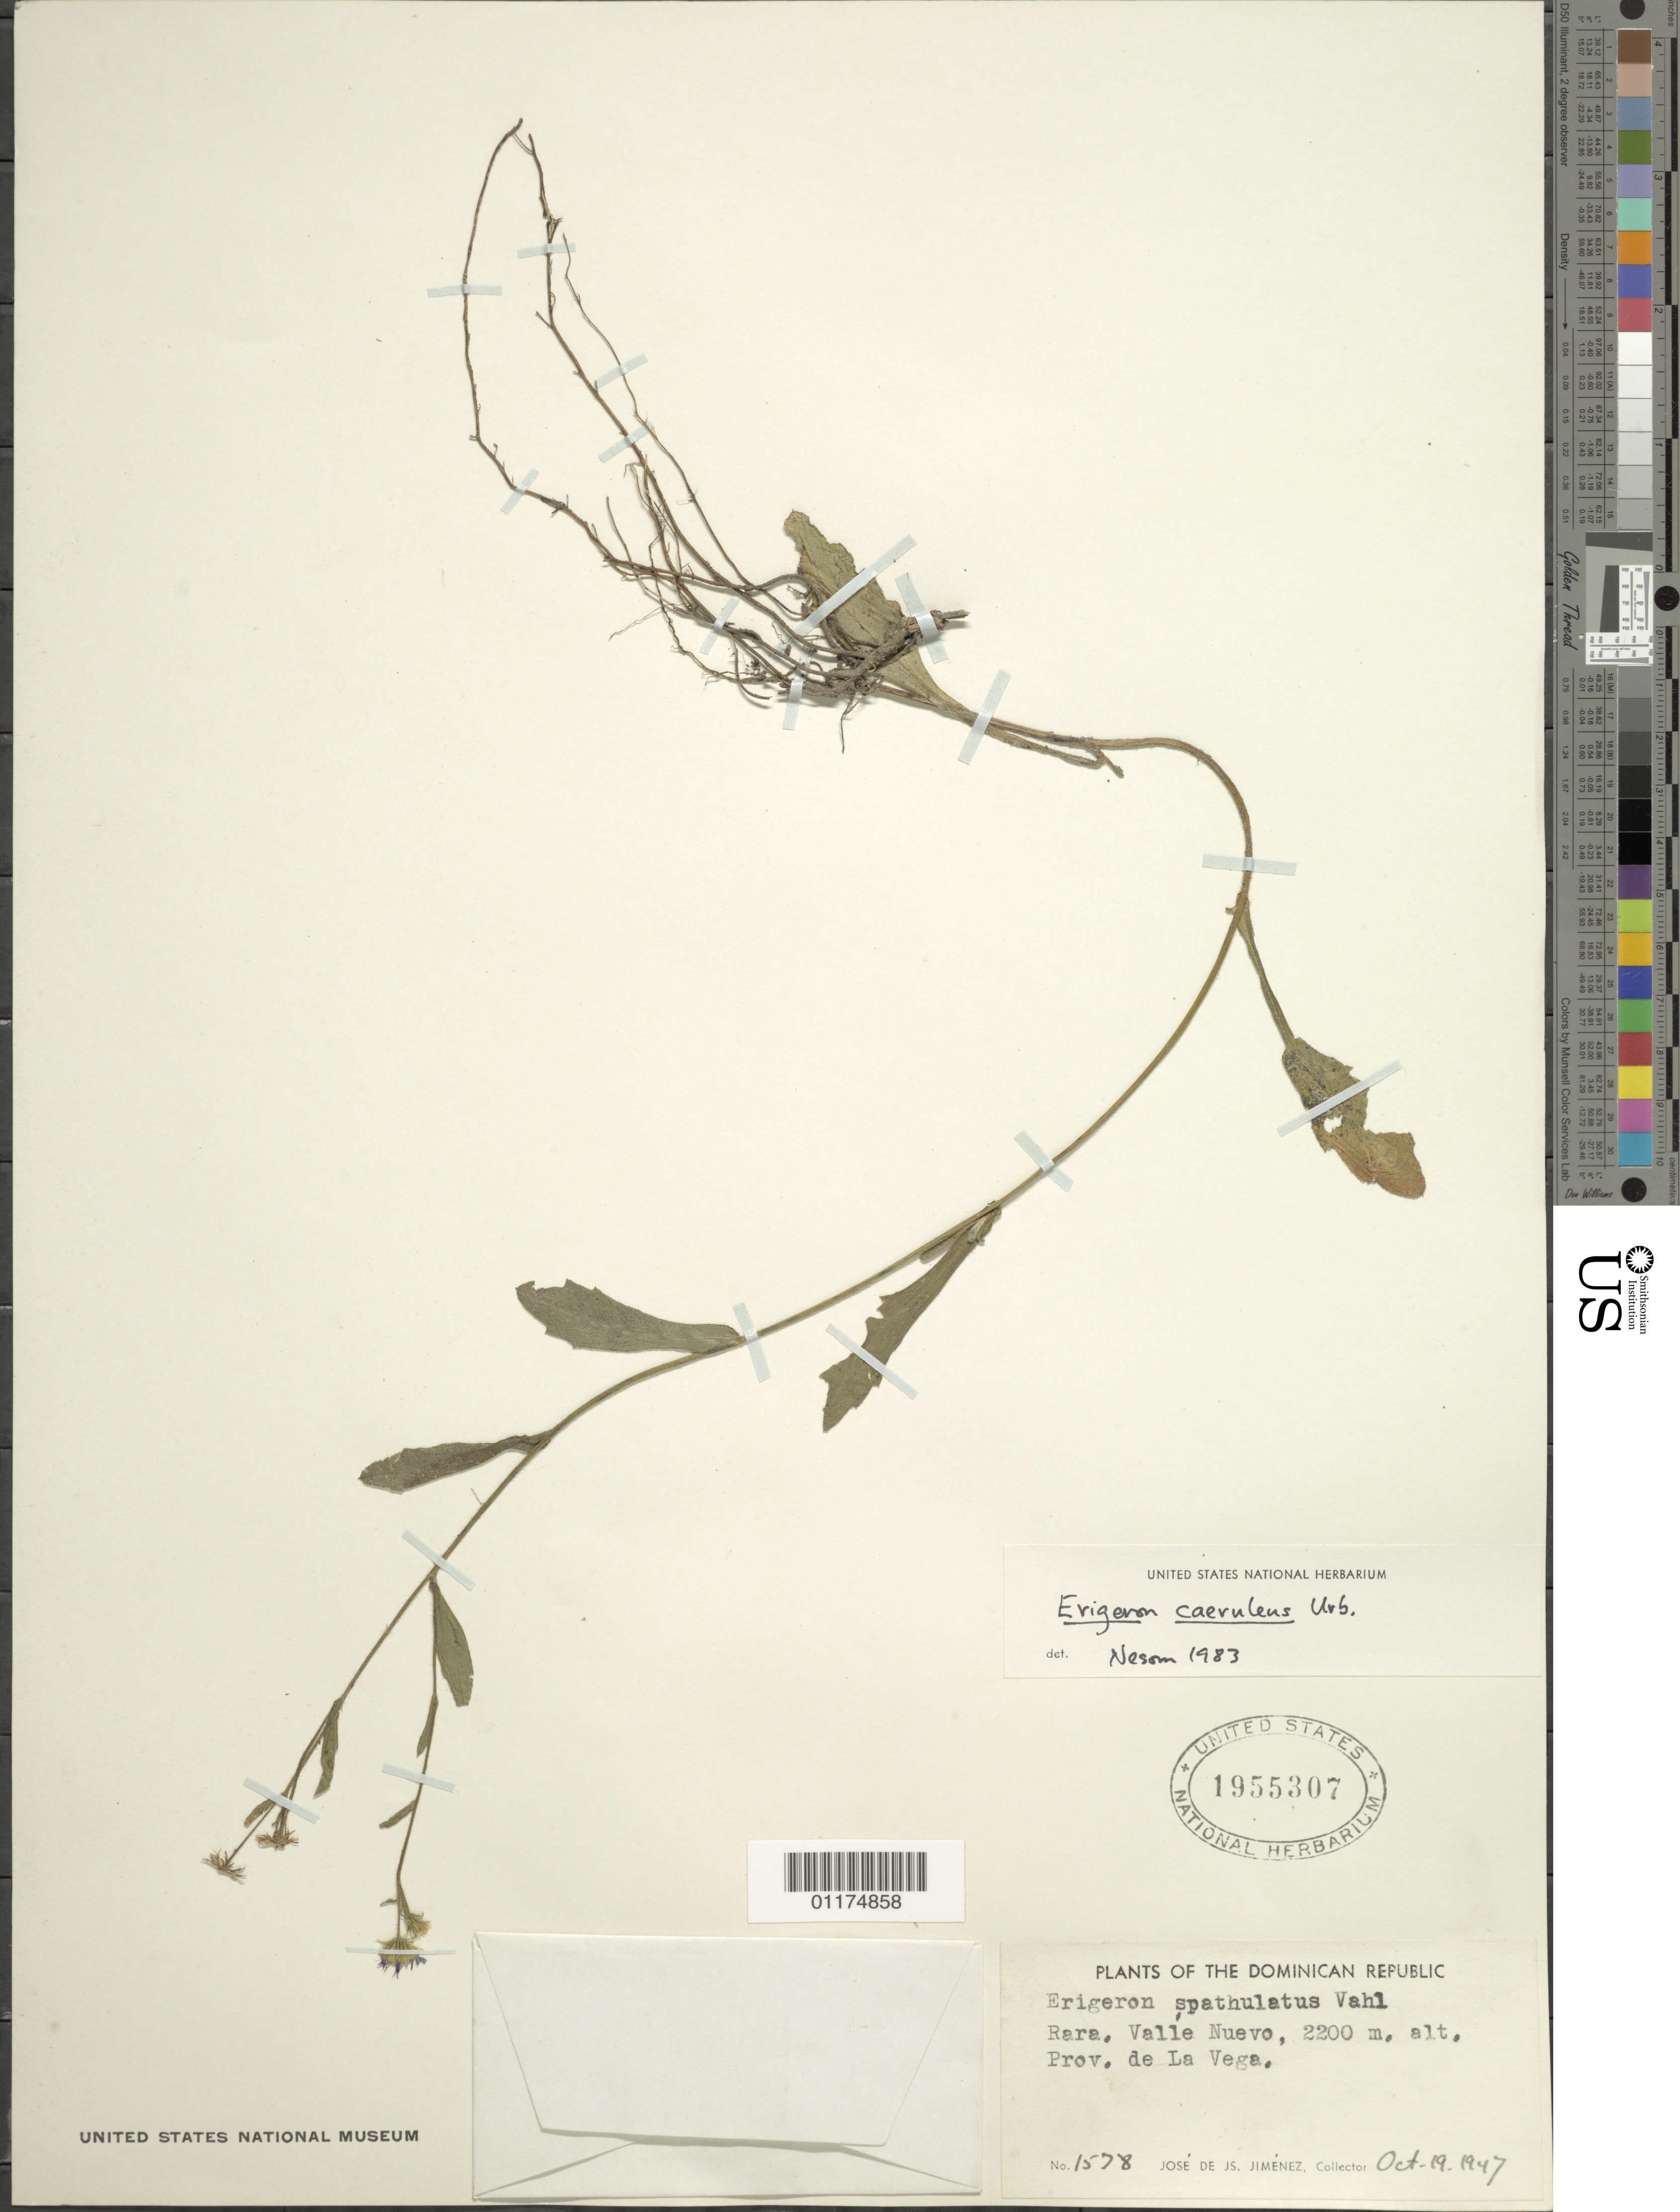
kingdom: Plantae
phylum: Tracheophyta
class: Magnoliopsida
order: Asterales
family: Asteraceae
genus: Erigeron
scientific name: Erigeron caeruleus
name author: Urb.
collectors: J. J. Jiménez Almonte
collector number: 1578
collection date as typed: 19 Oct 1947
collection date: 1947-10-19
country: Dominican Republic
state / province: La Vega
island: Hispaniola I.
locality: Valle Nuevo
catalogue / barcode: US 1955307